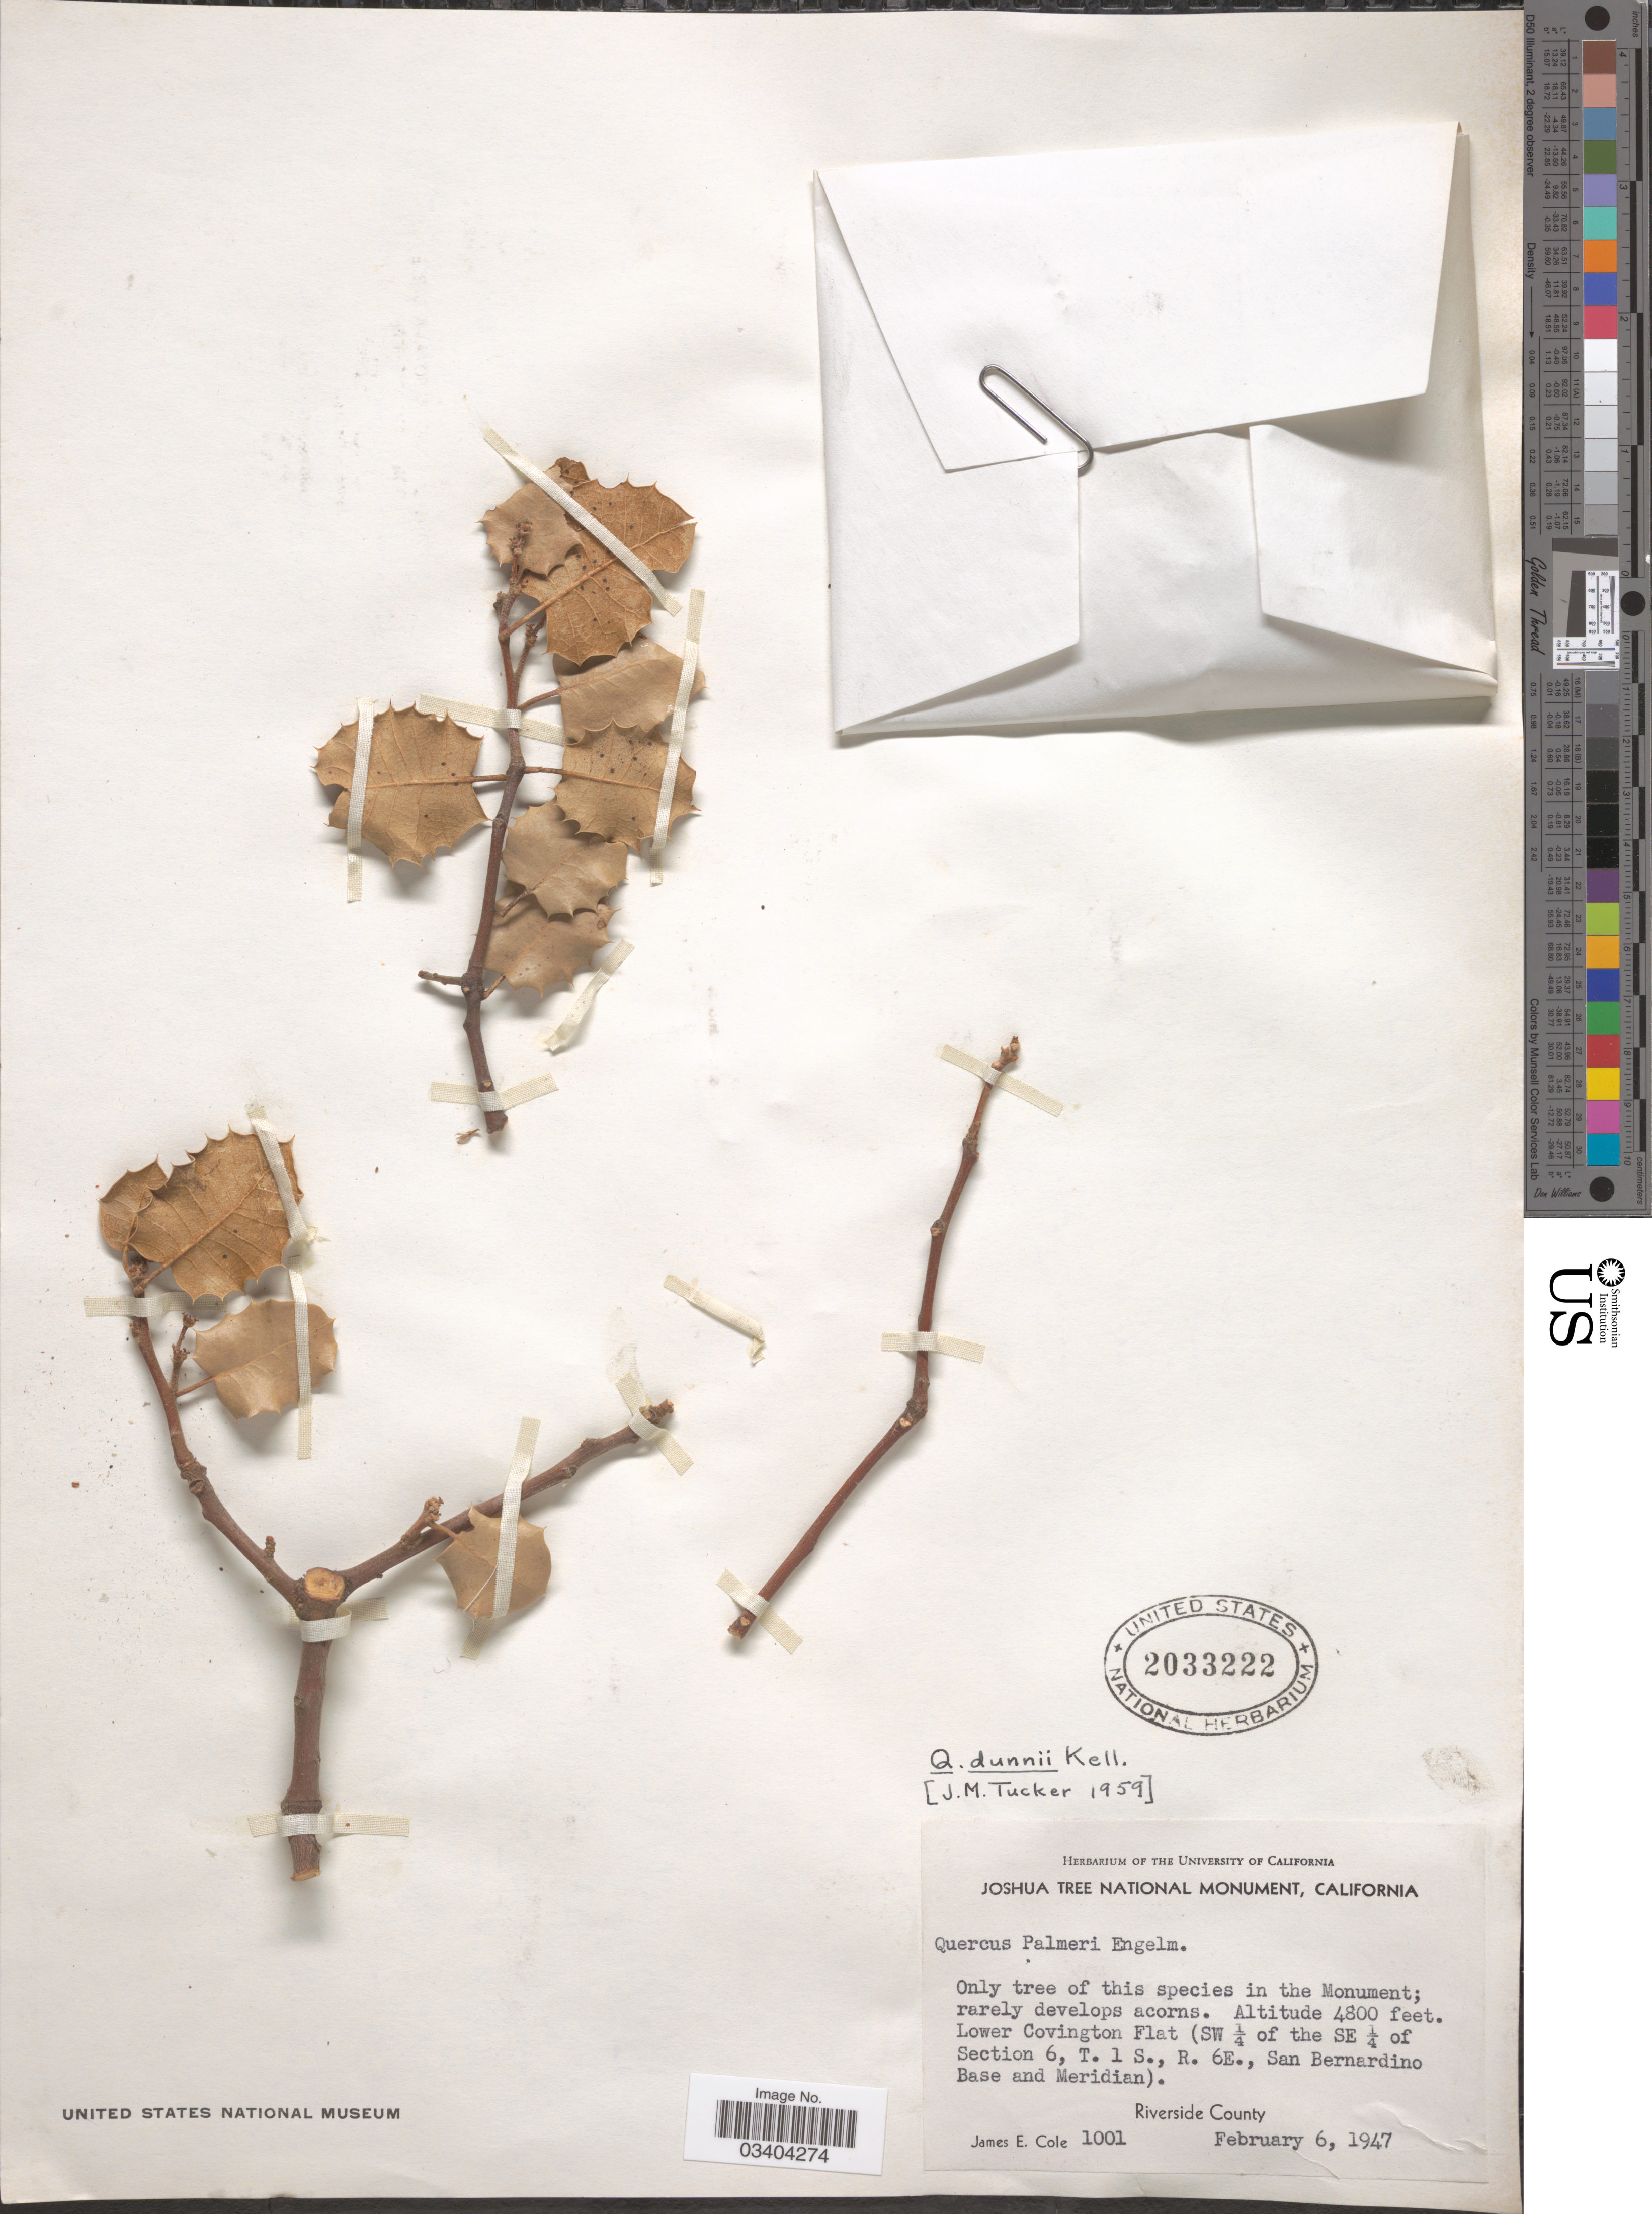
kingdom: Plantae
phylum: Tracheophyta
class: Magnoliopsida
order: Fagales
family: Fagaceae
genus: Quercus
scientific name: Quercus dunnii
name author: Kellogg ex Curran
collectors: J. Cole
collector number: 1001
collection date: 1947-02-06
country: United States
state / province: California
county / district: San Bernardino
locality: Lower Covington Flat (SW ¼ of the SE ¼ of Section 6, T. 1 S., R. 6E., San Bernardino Base and Meridian) Riverside Canyon.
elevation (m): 1463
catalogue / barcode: US 2033222